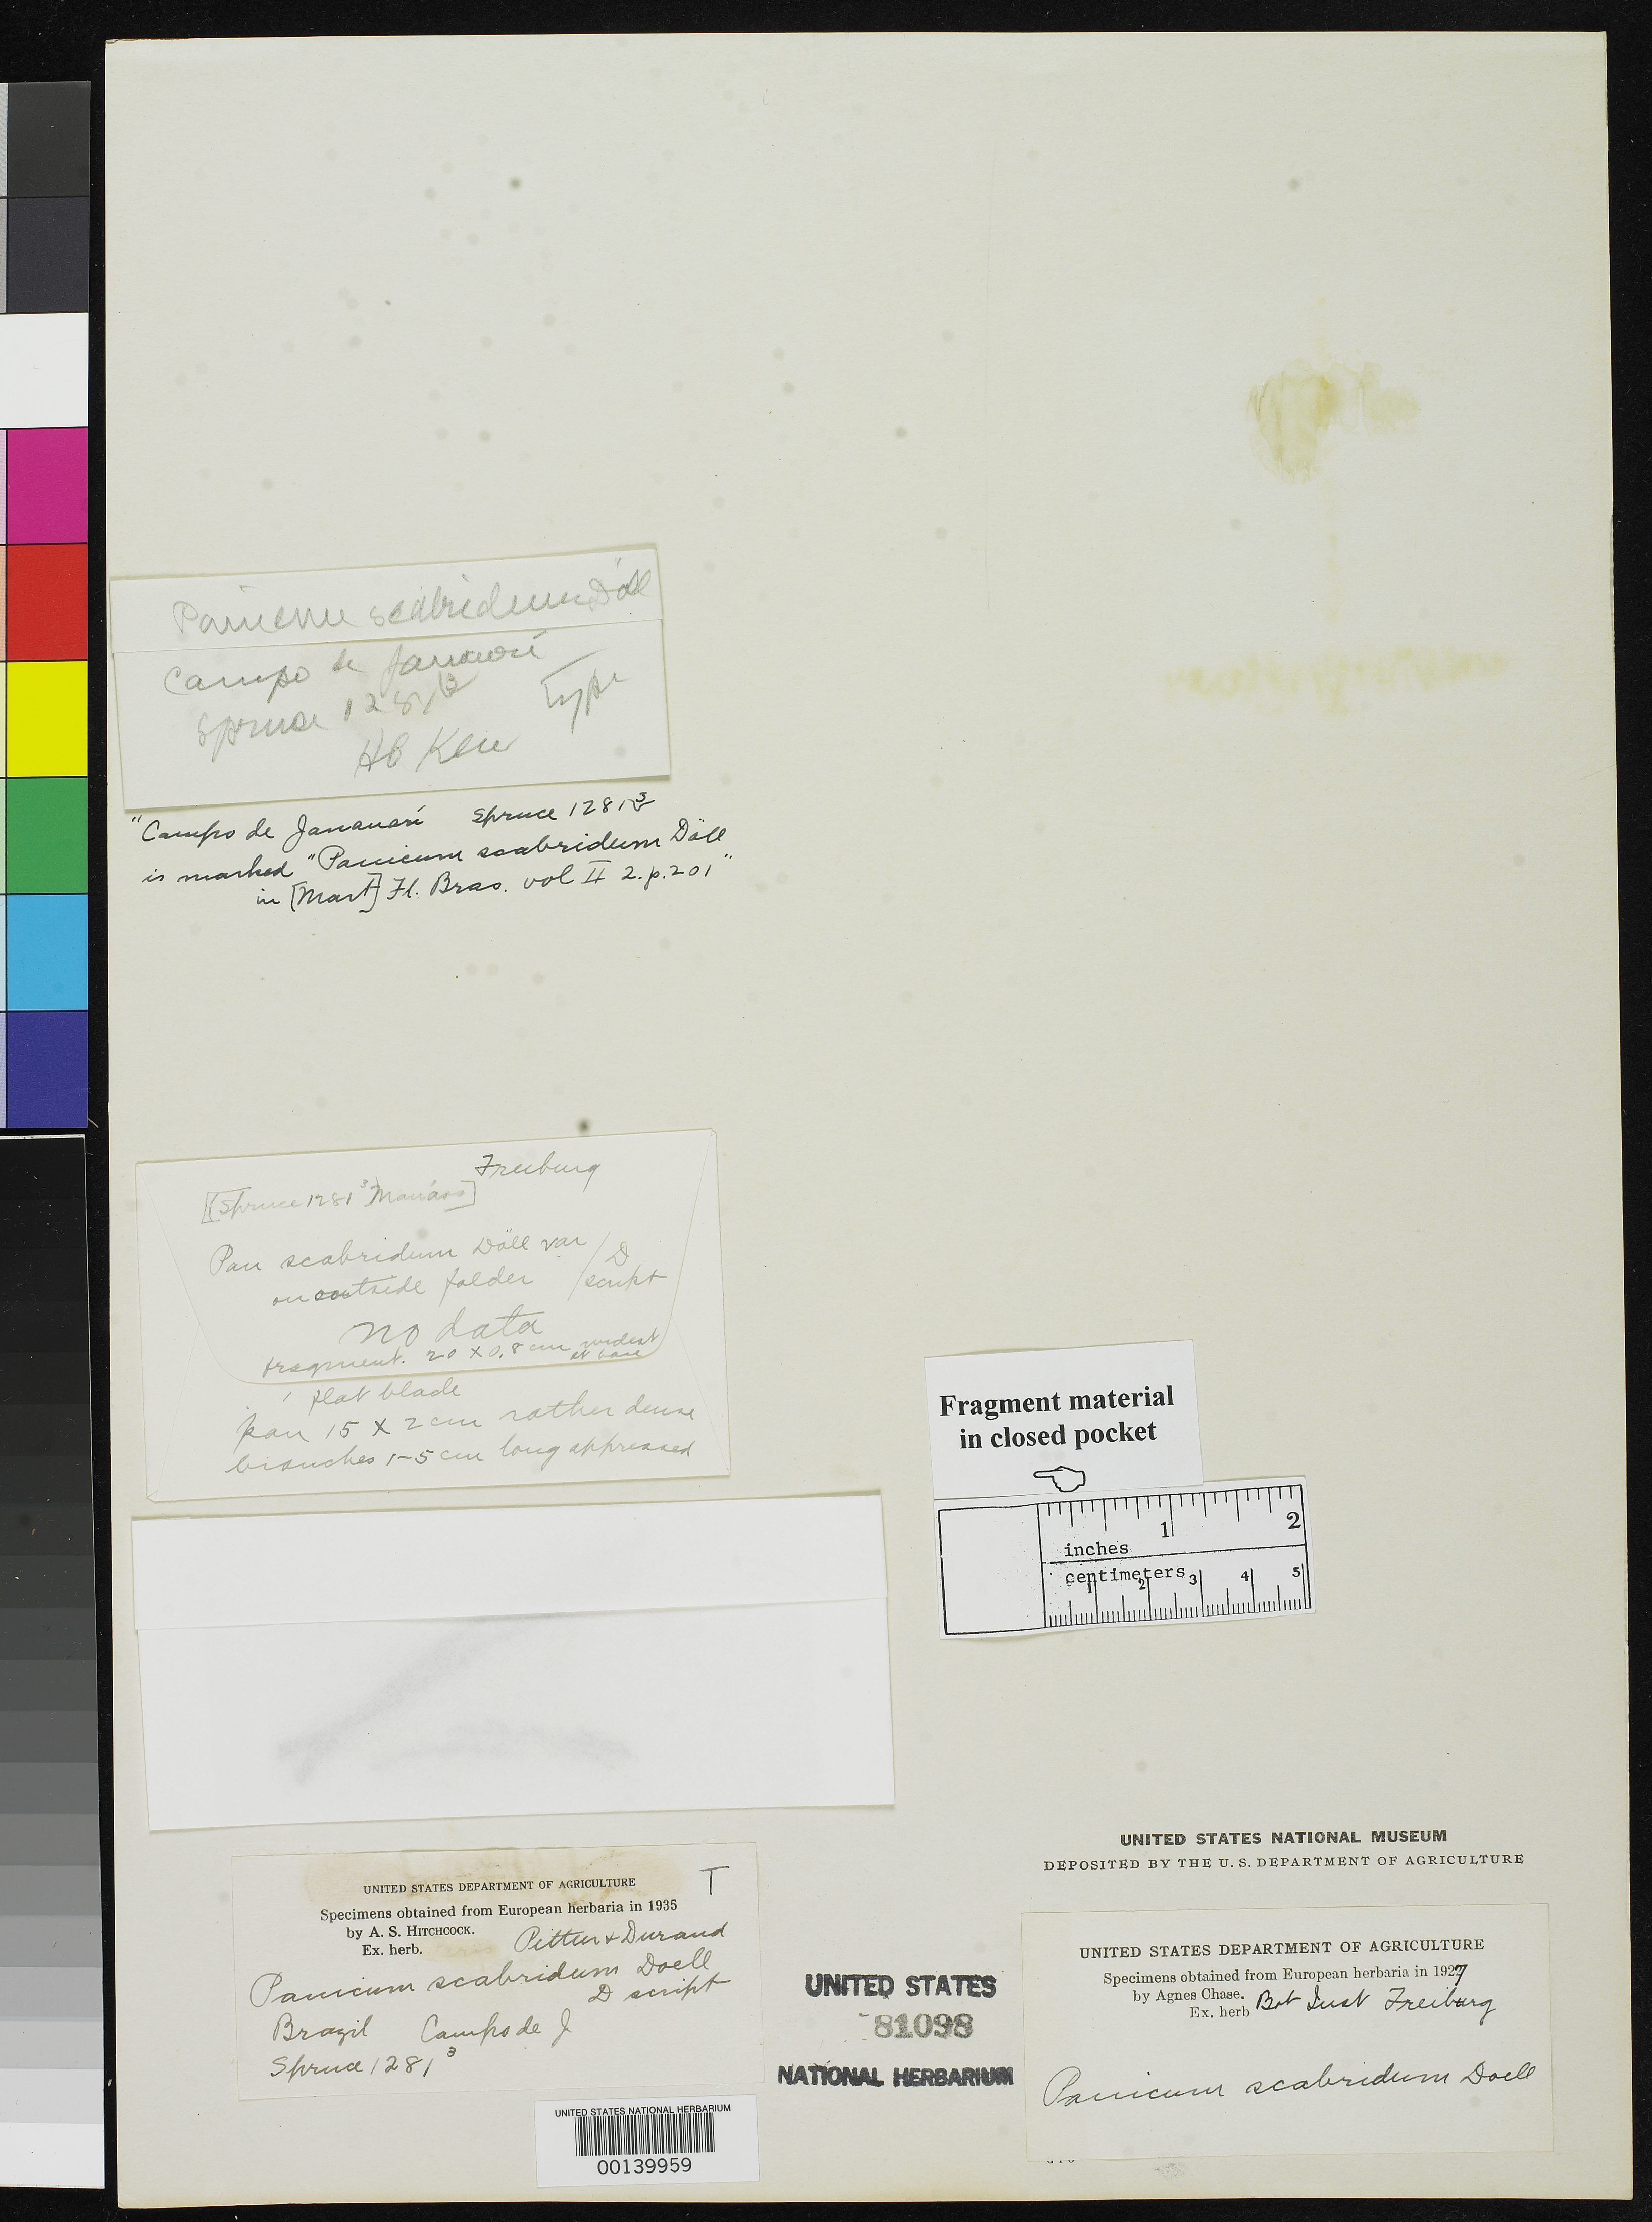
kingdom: Plantae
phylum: Tracheophyta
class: Liliopsida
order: Poales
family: Poaceae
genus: Panicum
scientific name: Panicum scabridum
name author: Döll in Mart.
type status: Type Fragment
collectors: R. Spruce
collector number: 1281/3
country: Brazil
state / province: Amazonas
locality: Campos de Javari near Manaus.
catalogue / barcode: US 81098